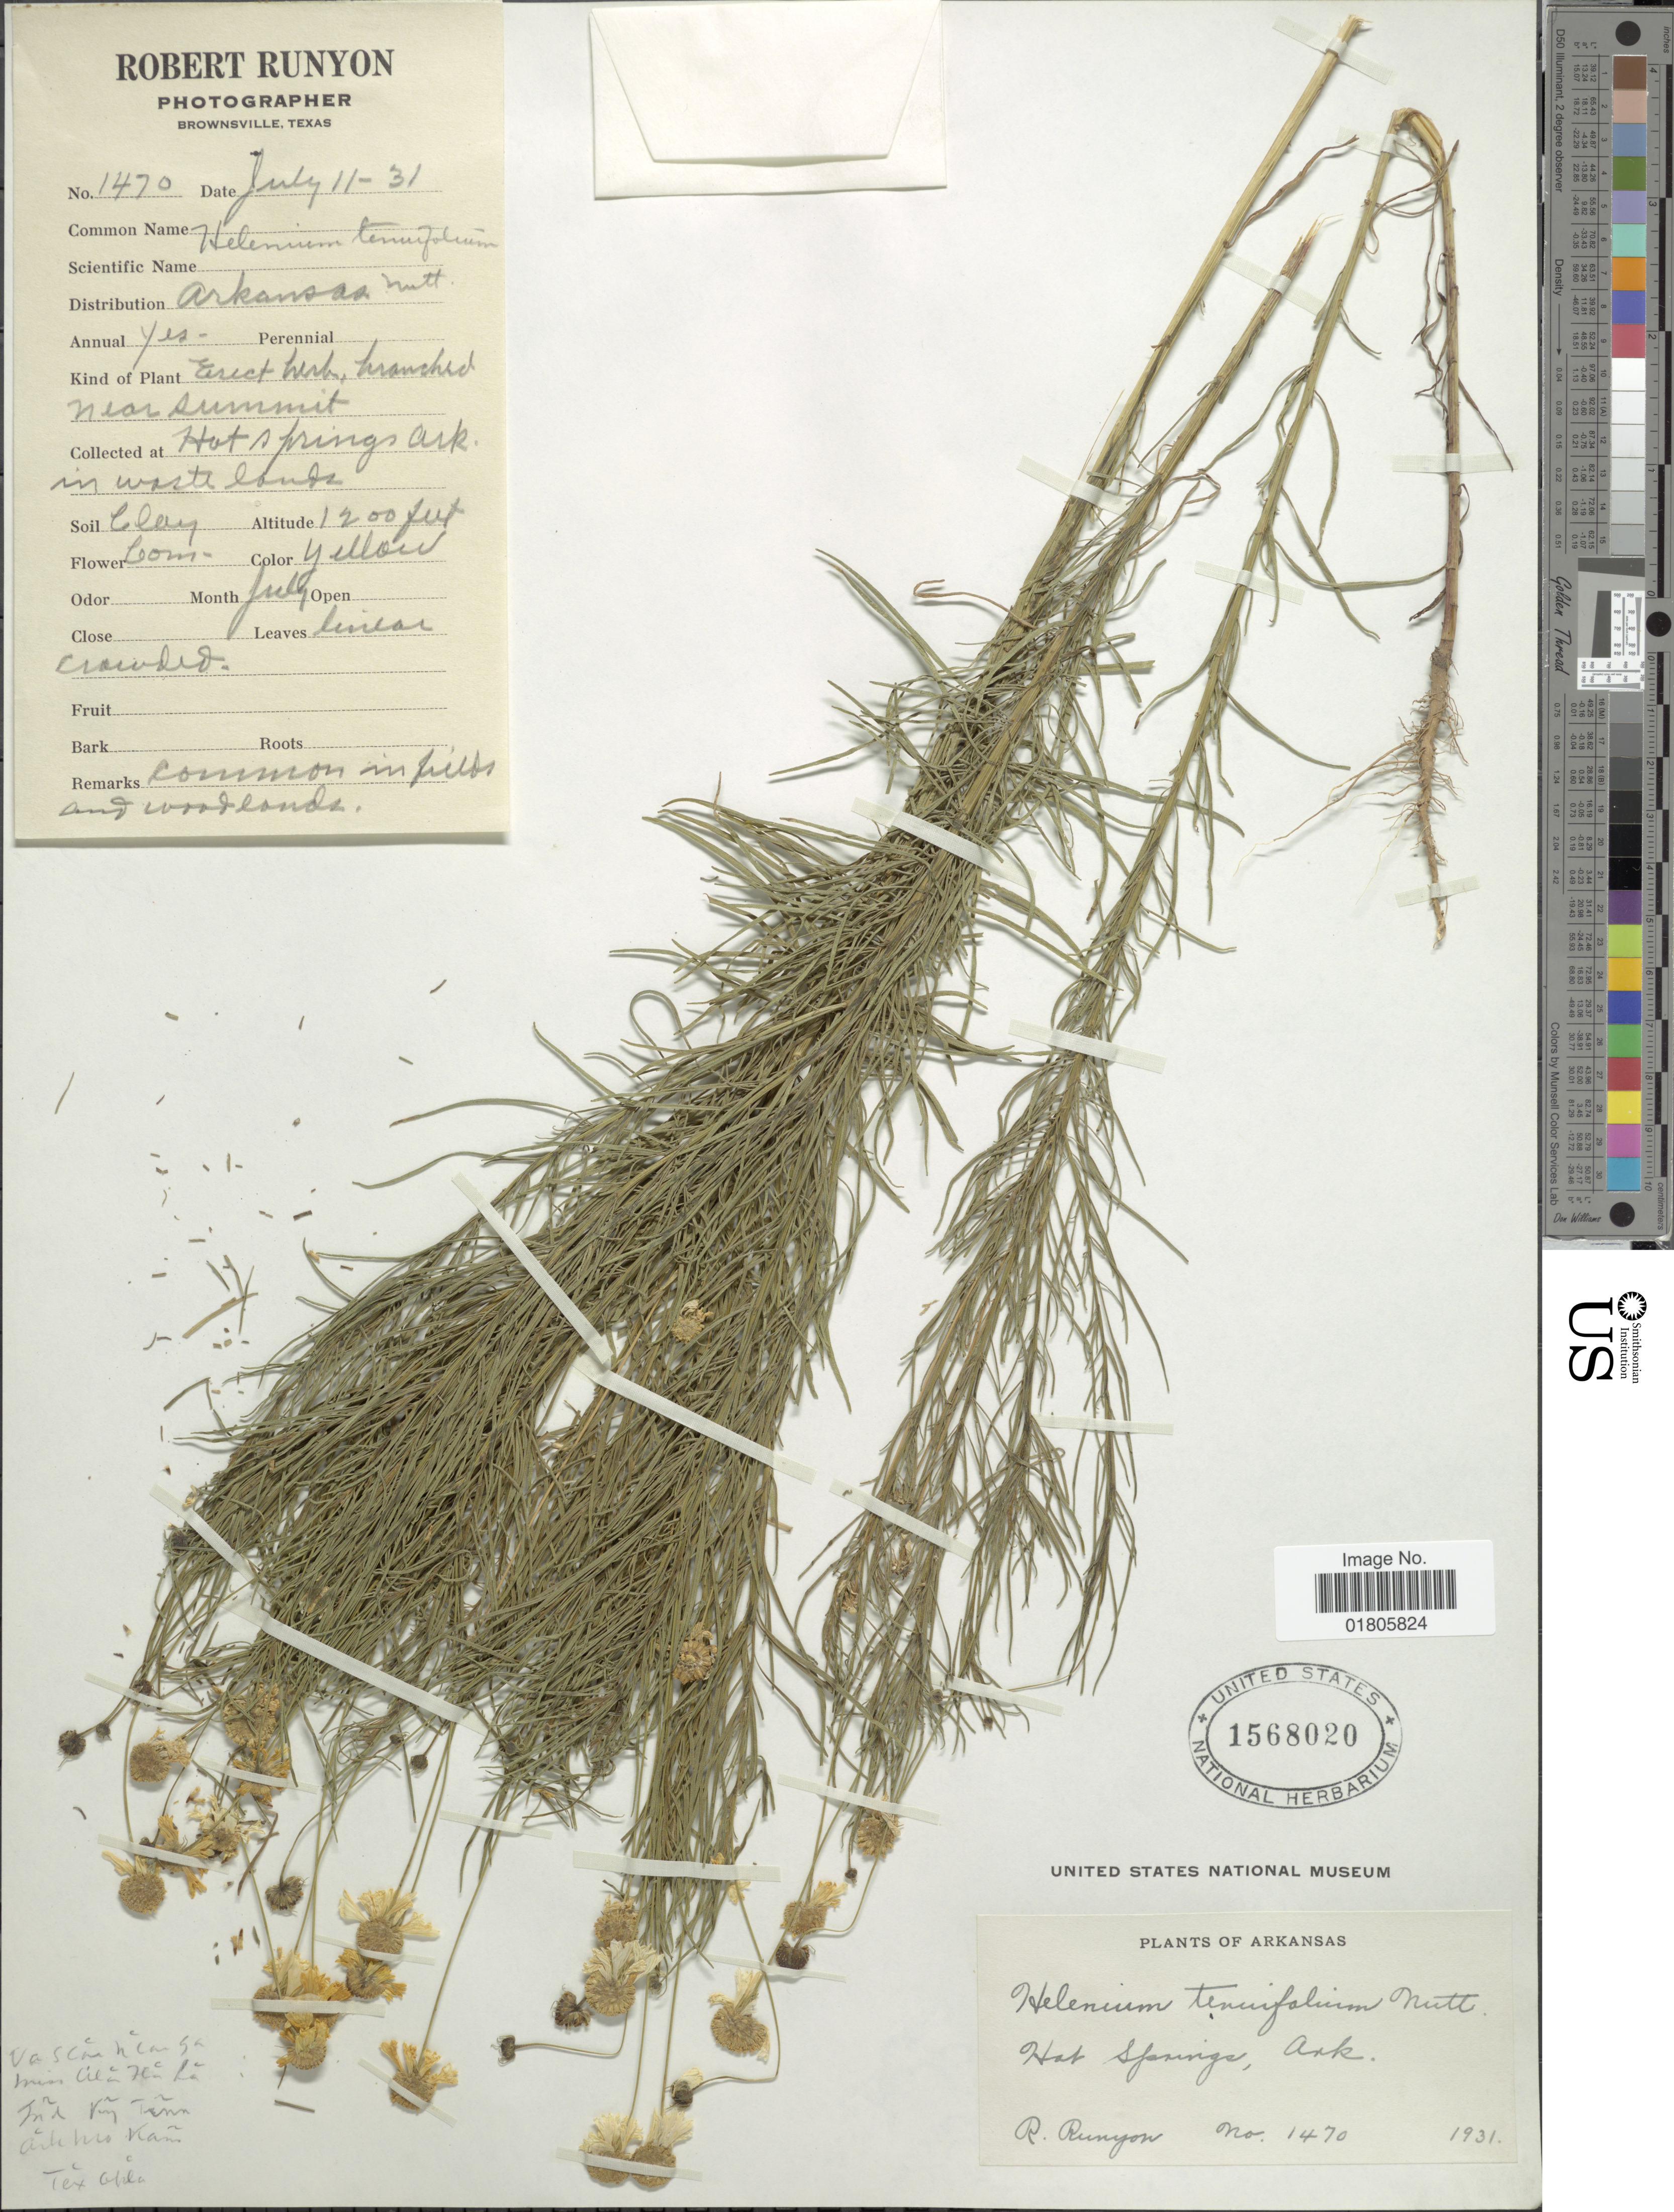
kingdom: Plantae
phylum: Tracheophyta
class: Magnoliopsida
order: Asterales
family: Asteraceae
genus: Helenium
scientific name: Helenium amarum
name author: (Raf.) H. Rock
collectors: R. Runyon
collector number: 1470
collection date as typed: Transcribed d/m/y: 11/7/31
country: United States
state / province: Arkansas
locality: Hot Springs Ark.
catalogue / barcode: US 1568020